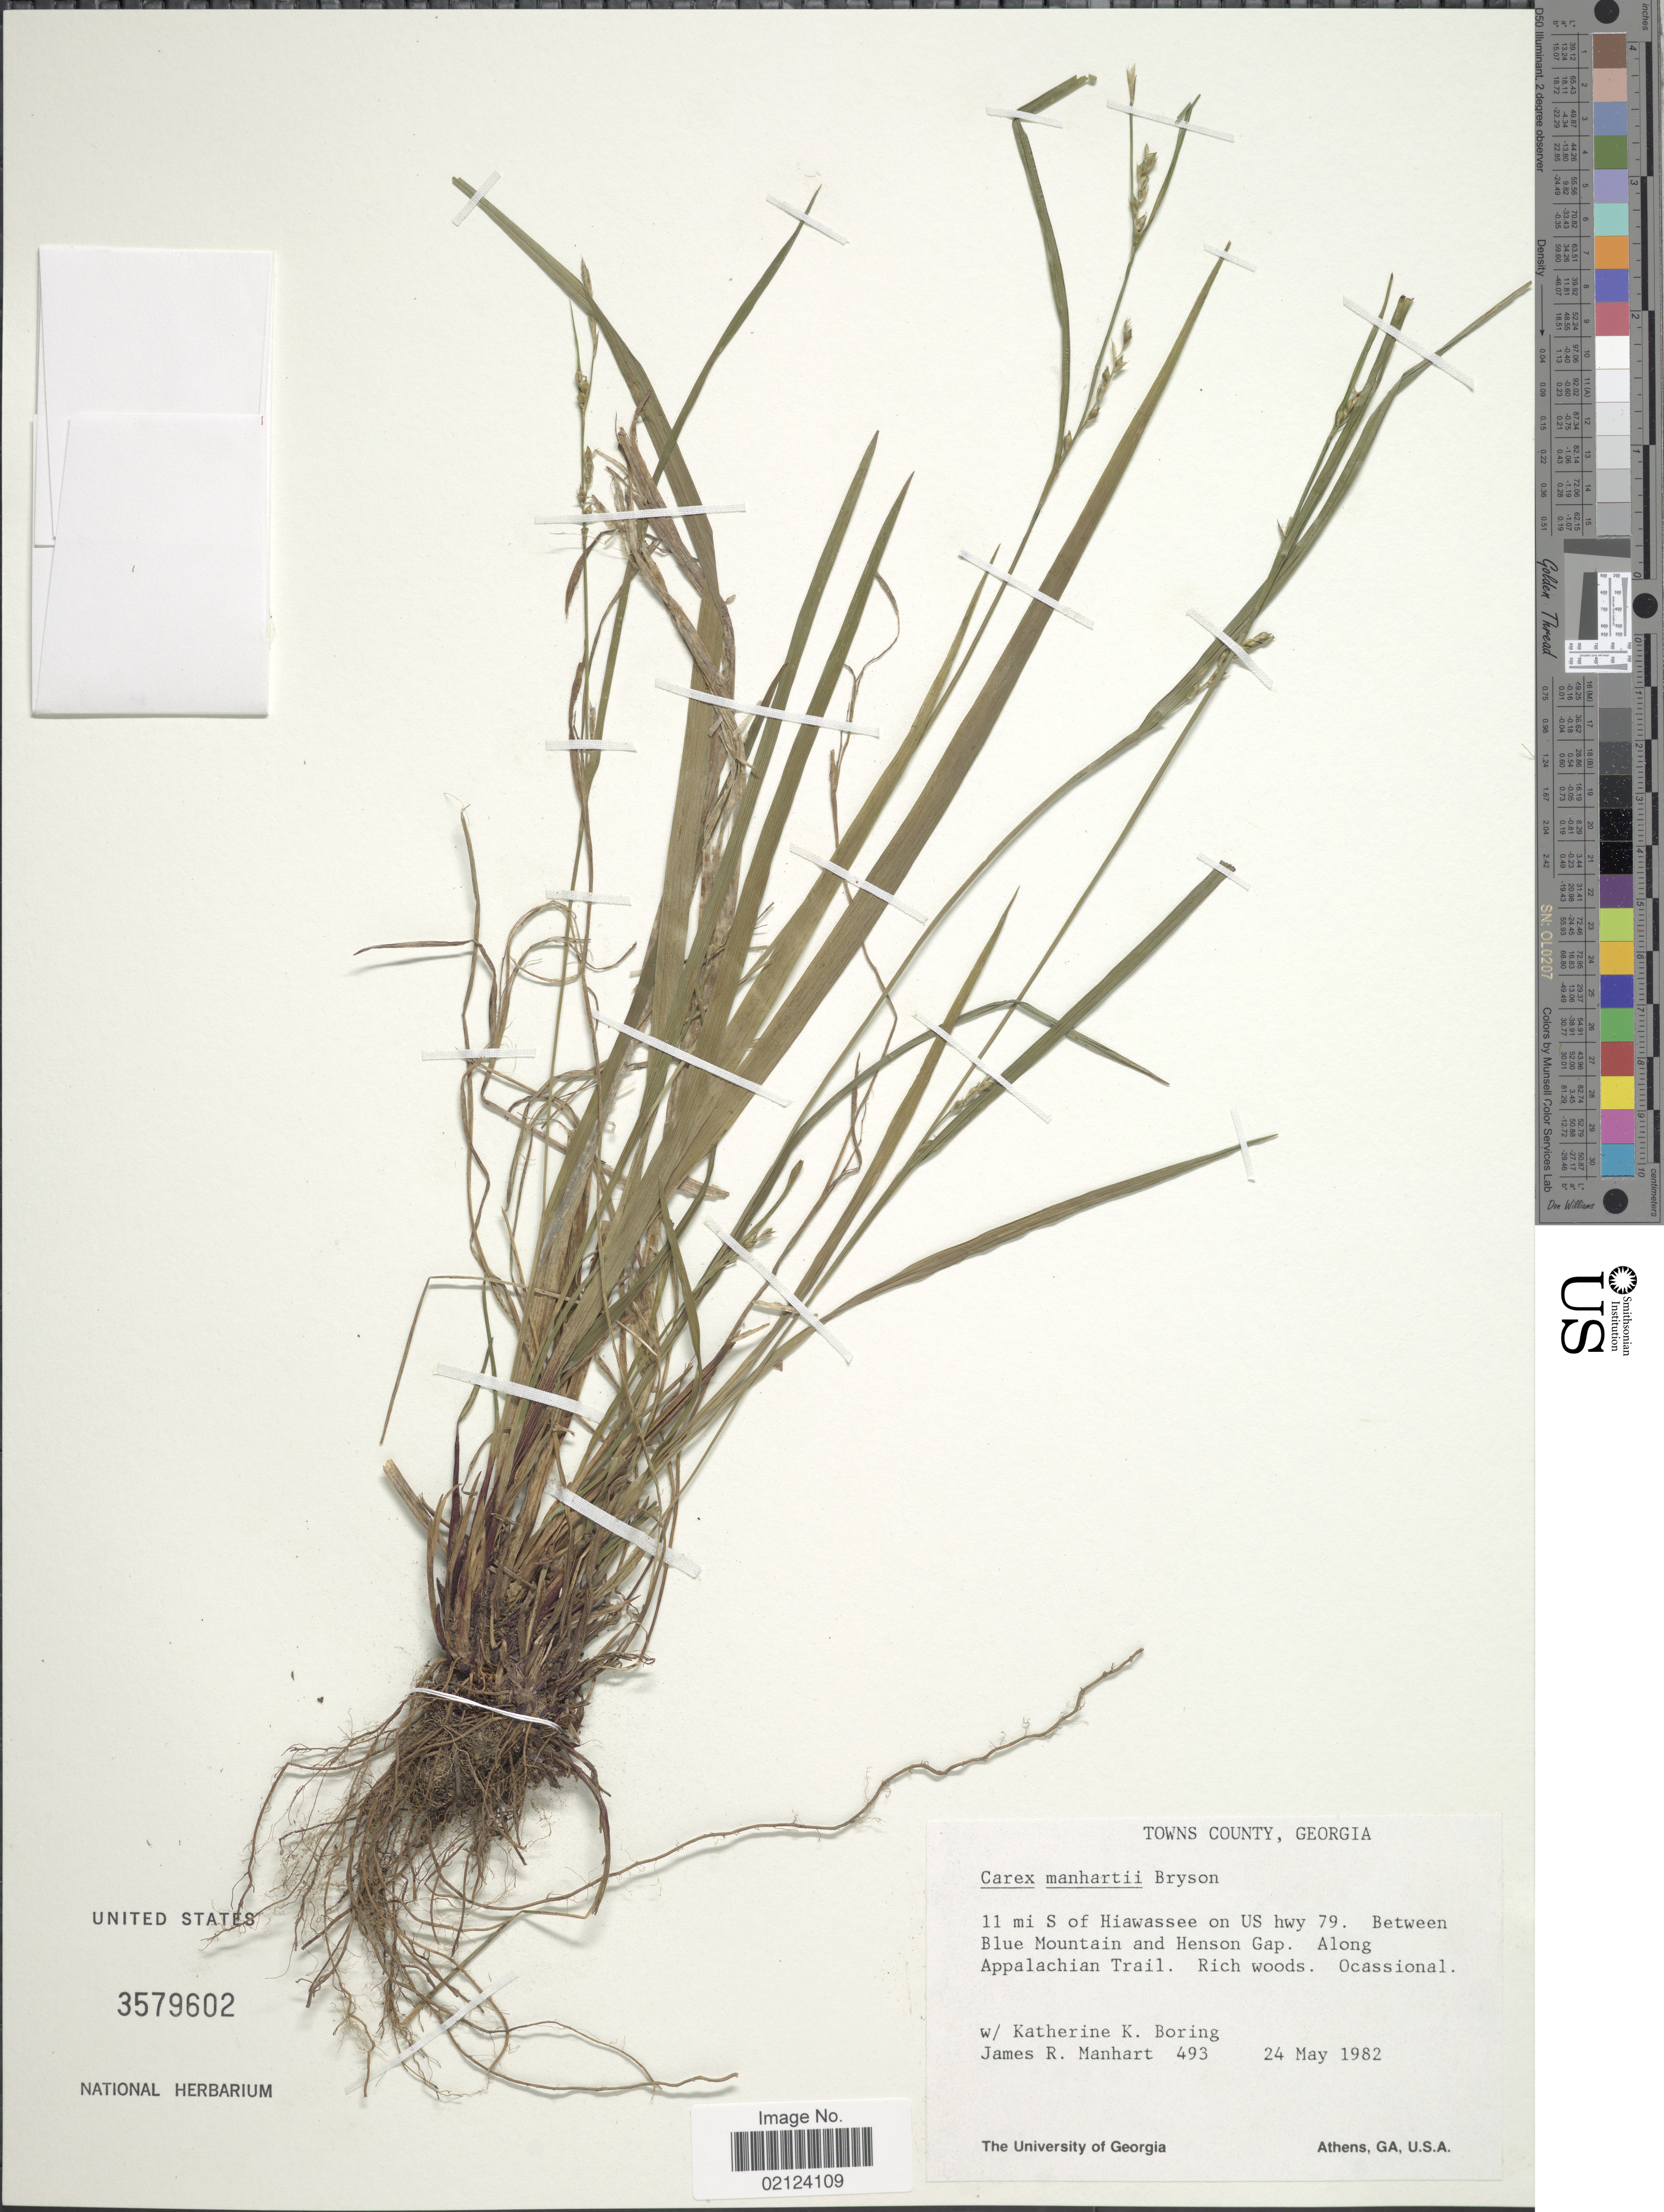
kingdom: Plantae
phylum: Tracheophyta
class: Liliopsida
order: Poales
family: Cyperaceae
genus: Carex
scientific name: Carex manhartii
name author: Bryson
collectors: K. Boring & J. Manhart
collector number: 493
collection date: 1982-05-24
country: United States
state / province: Georgia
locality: Towns County, 11 mi S of Hiawassee on US hwy 79. Between Blue Mountain and Henson Gap. Along Appalachian Trail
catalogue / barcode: US 3579602